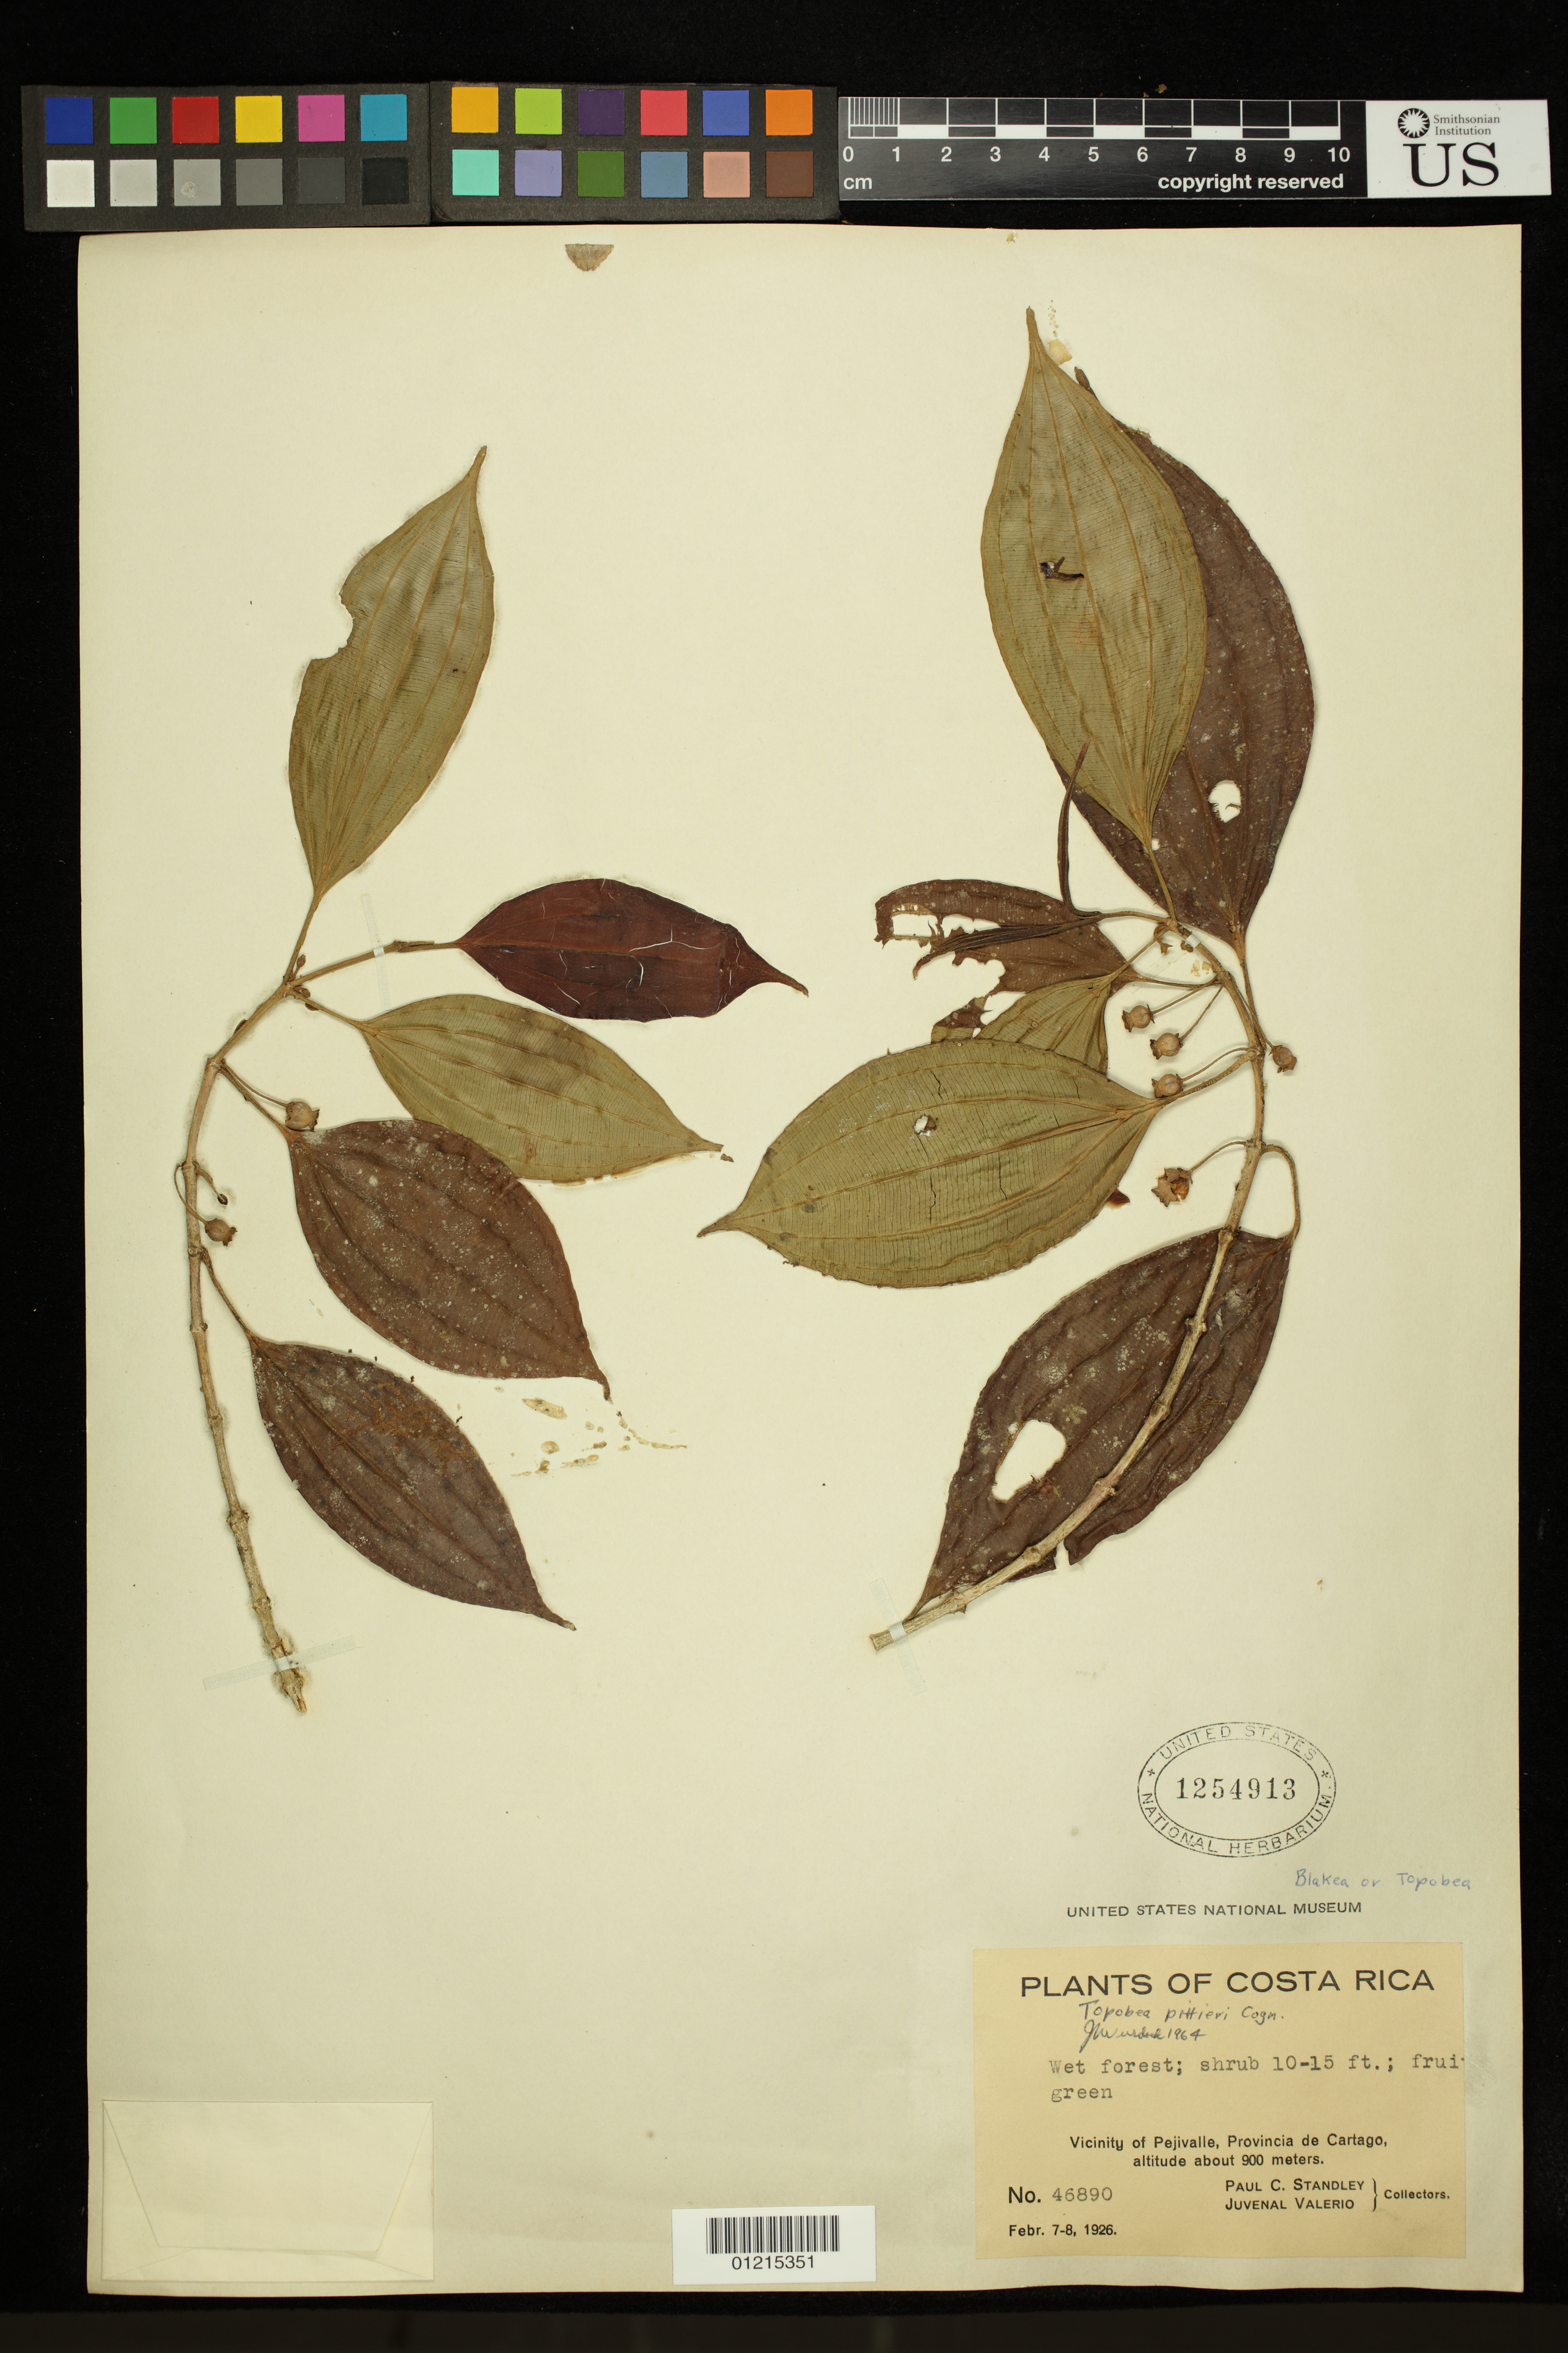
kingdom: Plantae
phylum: Tracheophyta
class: Magnoliopsida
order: Myrtales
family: Melastomataceae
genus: Topobea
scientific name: Topobea pittieri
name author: Cogn.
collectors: P. C. Standley & J. Valerio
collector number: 46890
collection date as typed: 7-8 Feb 1926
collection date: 1926-02-07/1926-02-08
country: Costa Rica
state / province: Cartago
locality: Vicinity of Pejivalle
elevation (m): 900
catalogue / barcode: US 1254913